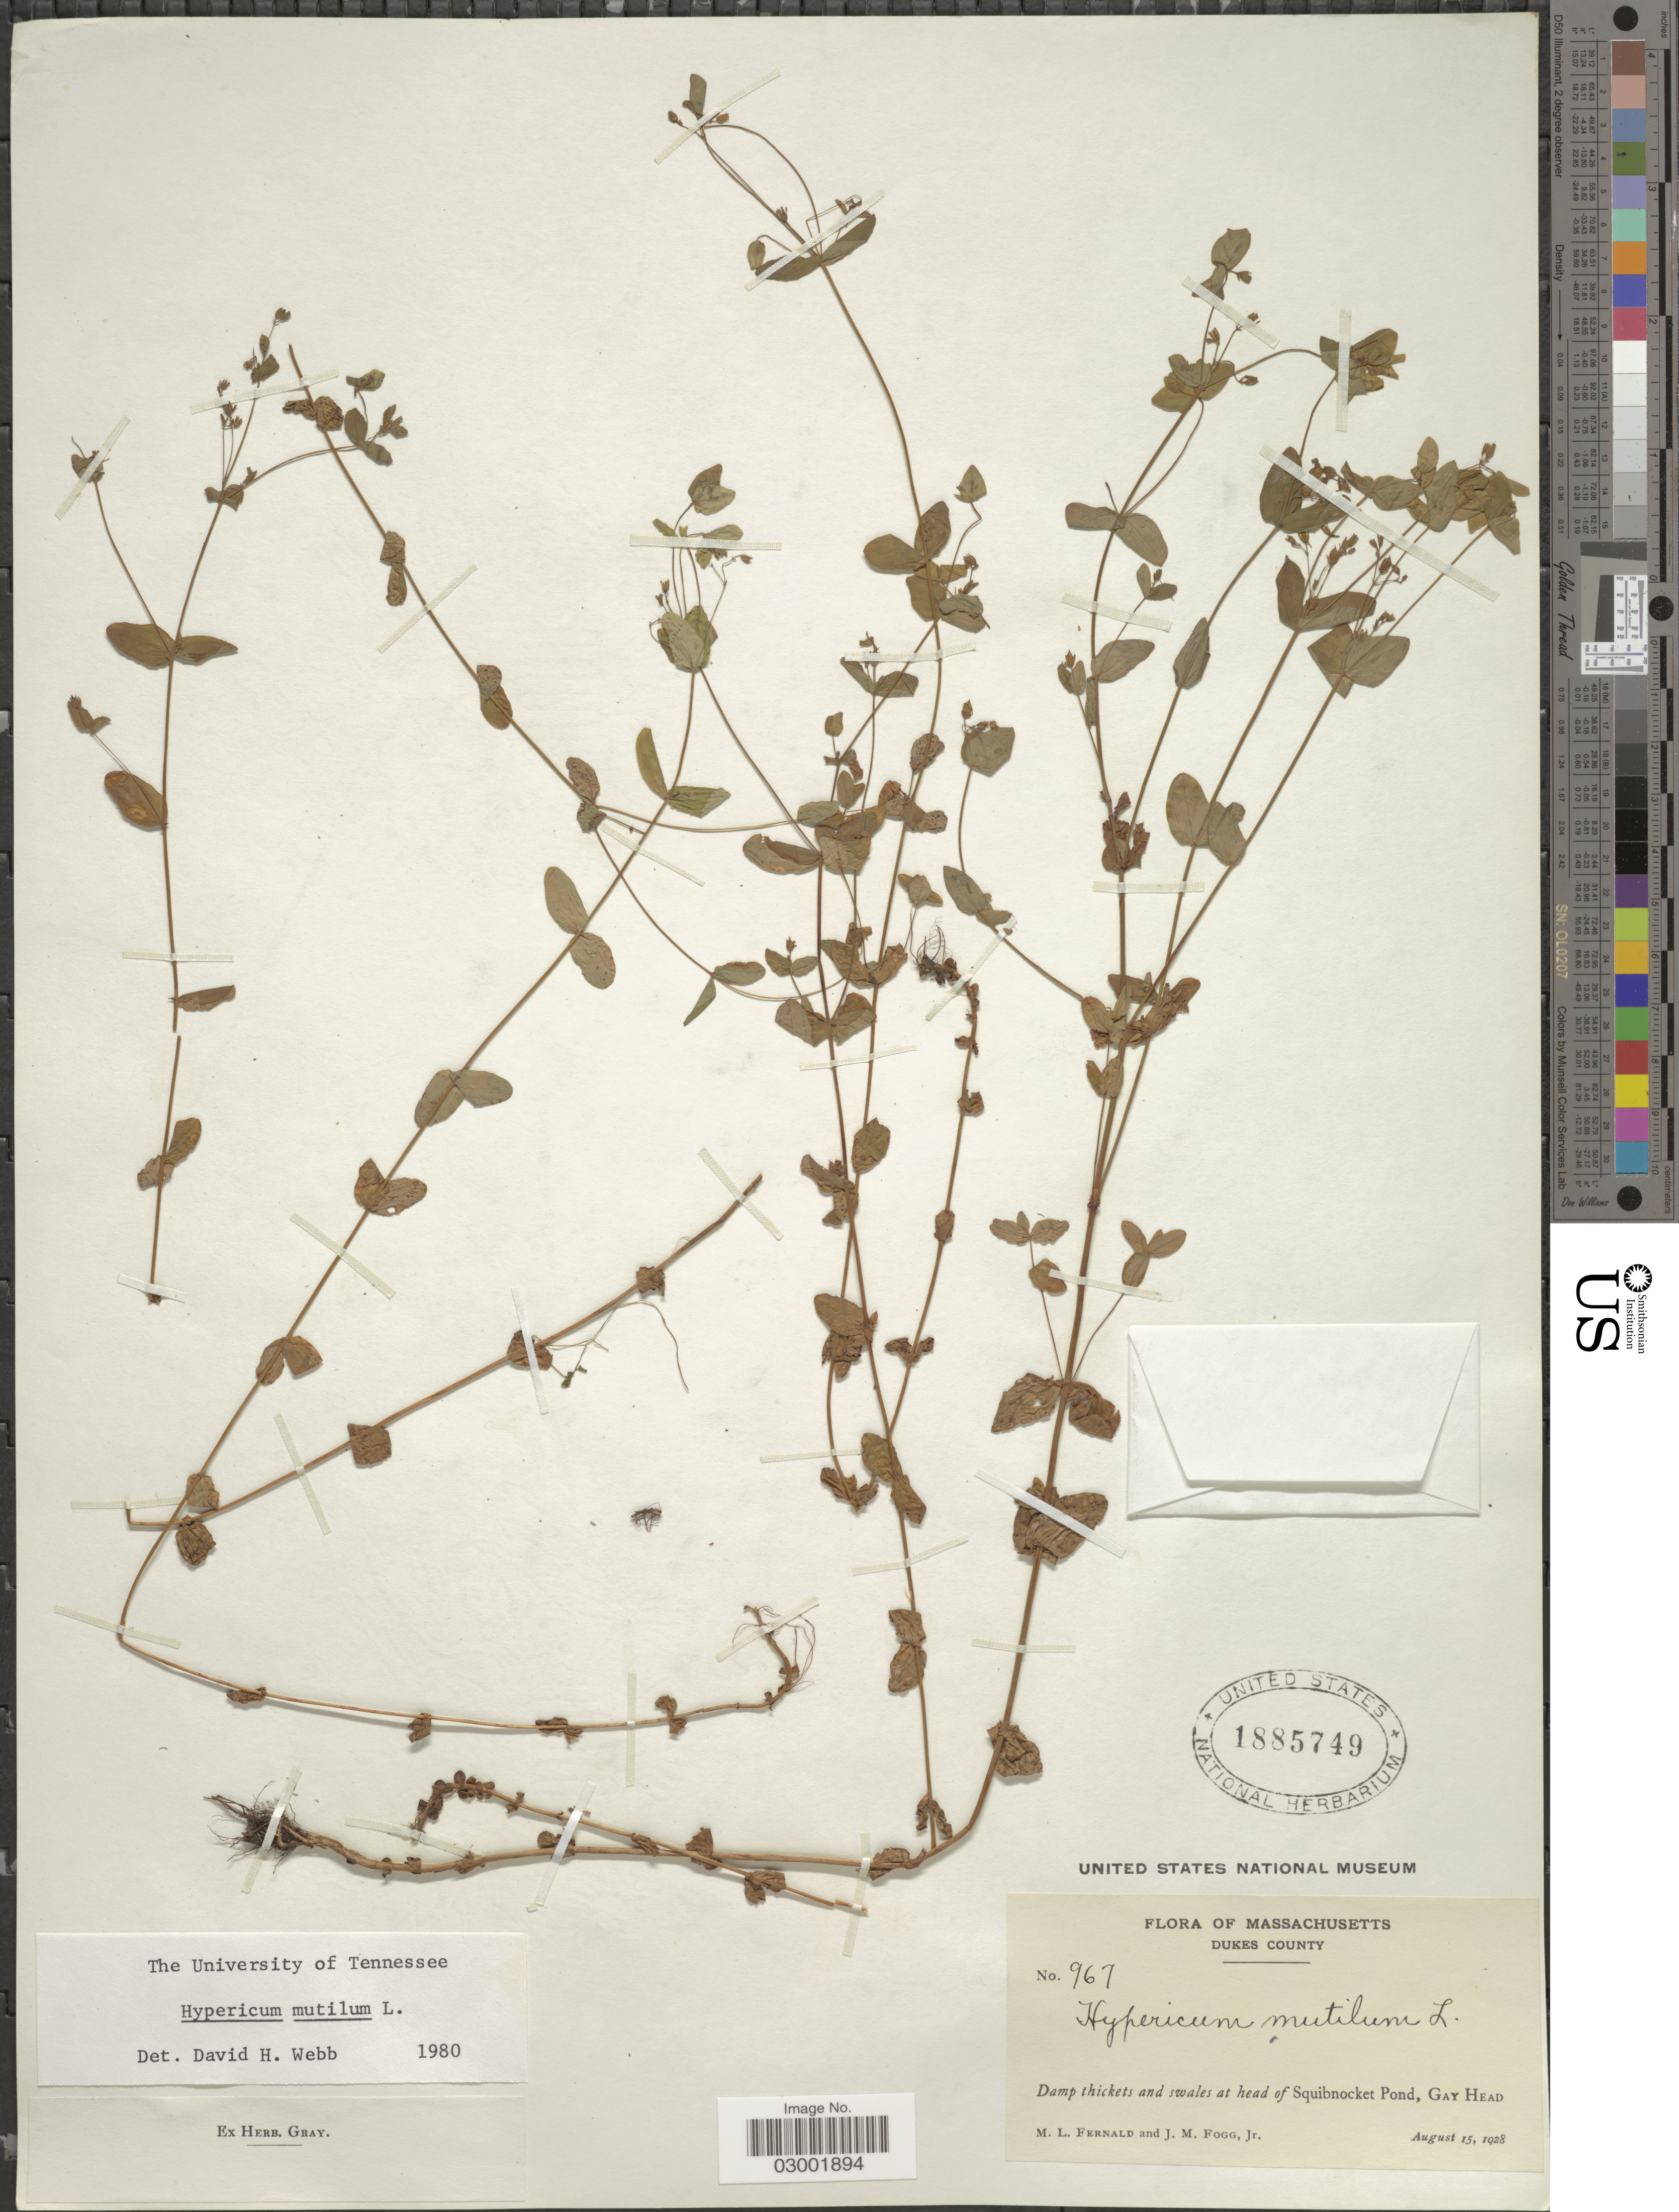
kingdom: Plantae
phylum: Tracheophyta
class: Magnoliopsida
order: Malpighiales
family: Hypericaceae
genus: Hypericum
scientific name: Hypericum mutilum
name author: L.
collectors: M. L. Fernald & J. Fogg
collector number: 967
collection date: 1928-08-15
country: United States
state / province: Massachusetts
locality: Dukes County, Damp thickets and swales at head of Squibnocket Pond, Gay Head.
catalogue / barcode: US 1885749